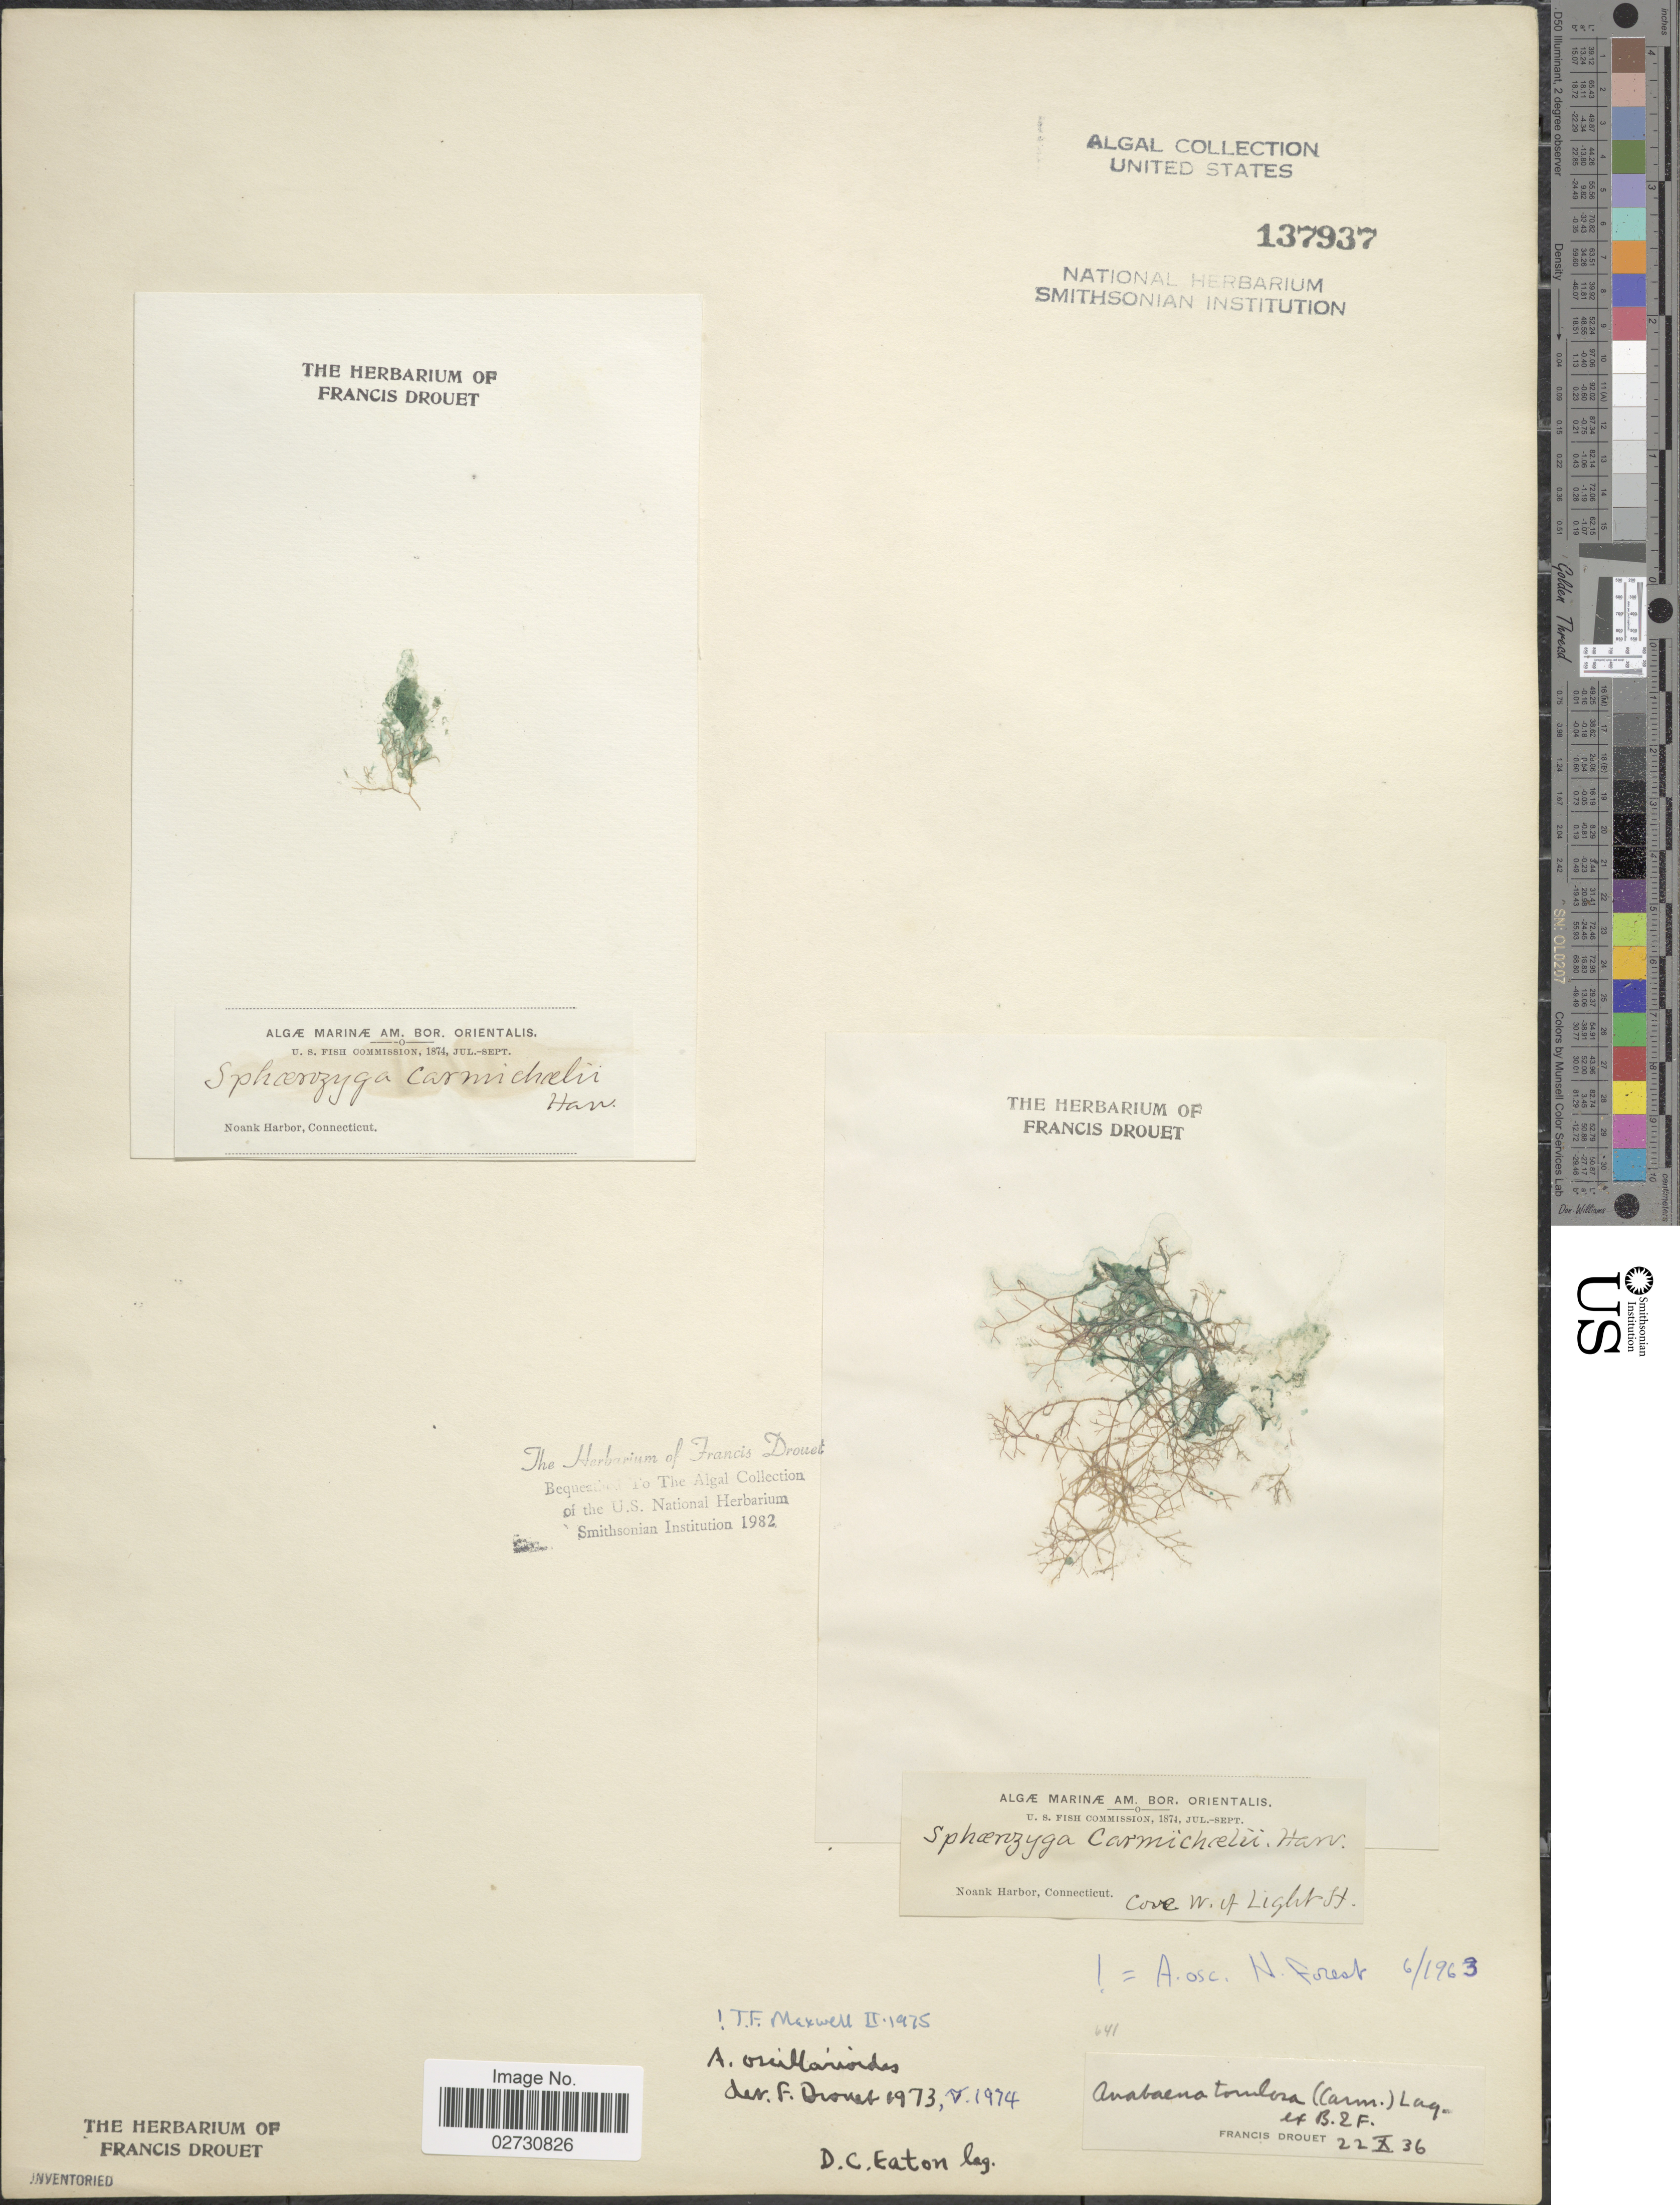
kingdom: Bacteria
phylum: Cyanobacteria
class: Cyanobacteriia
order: Cyanobacteriales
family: Nostocaceae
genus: Anabaena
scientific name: Anabaena oscillarioides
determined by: Drouet, F. E.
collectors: D. C. Eaton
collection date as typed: Jul 1874 TO -- Sep 1874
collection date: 1874-07/1874-09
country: United States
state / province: Connecticut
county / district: New London County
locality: Noank Harbor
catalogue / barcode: US 137937